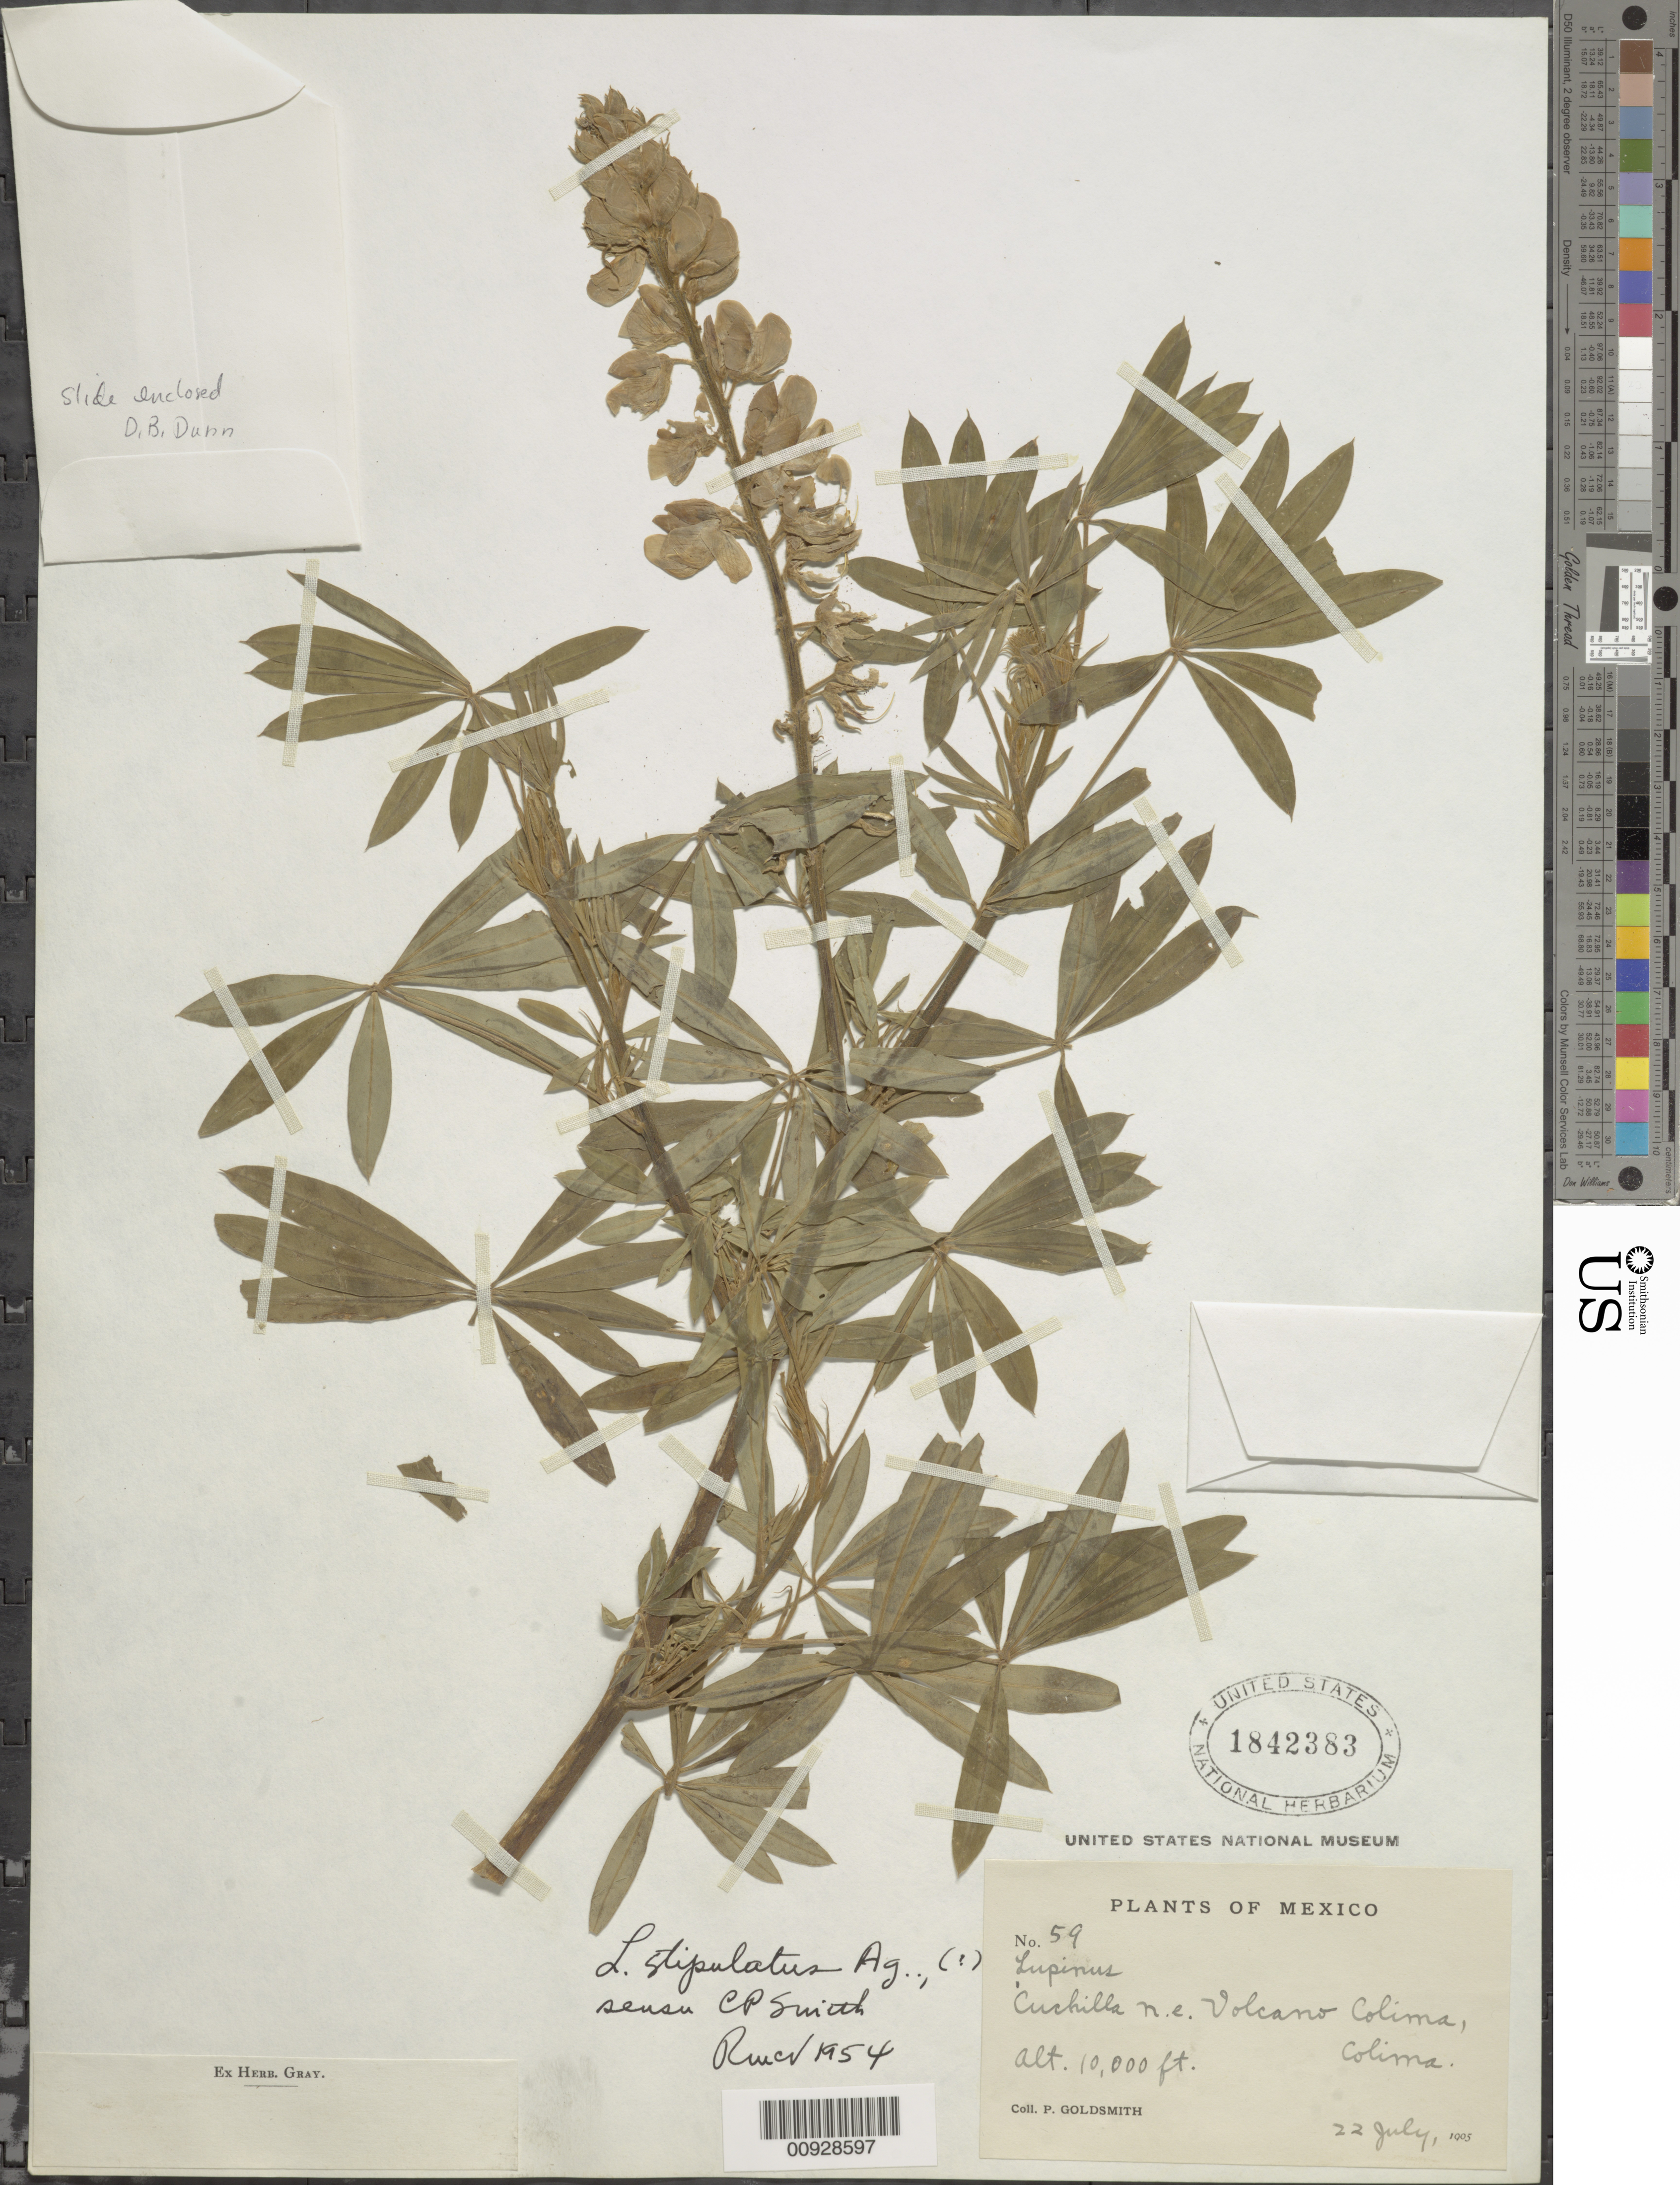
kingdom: Plantae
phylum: Tracheophyta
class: Magnoliopsida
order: Fabales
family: Fabaceae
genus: Lupinus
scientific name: Lupinus stipulatus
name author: J. Agardh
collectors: P. Goldsmith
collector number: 59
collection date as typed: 22 Jul 1905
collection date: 1905-07-22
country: Mexico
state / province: Colima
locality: Cuchilla NE Volcano Colima.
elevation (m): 3048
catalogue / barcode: US 1842383